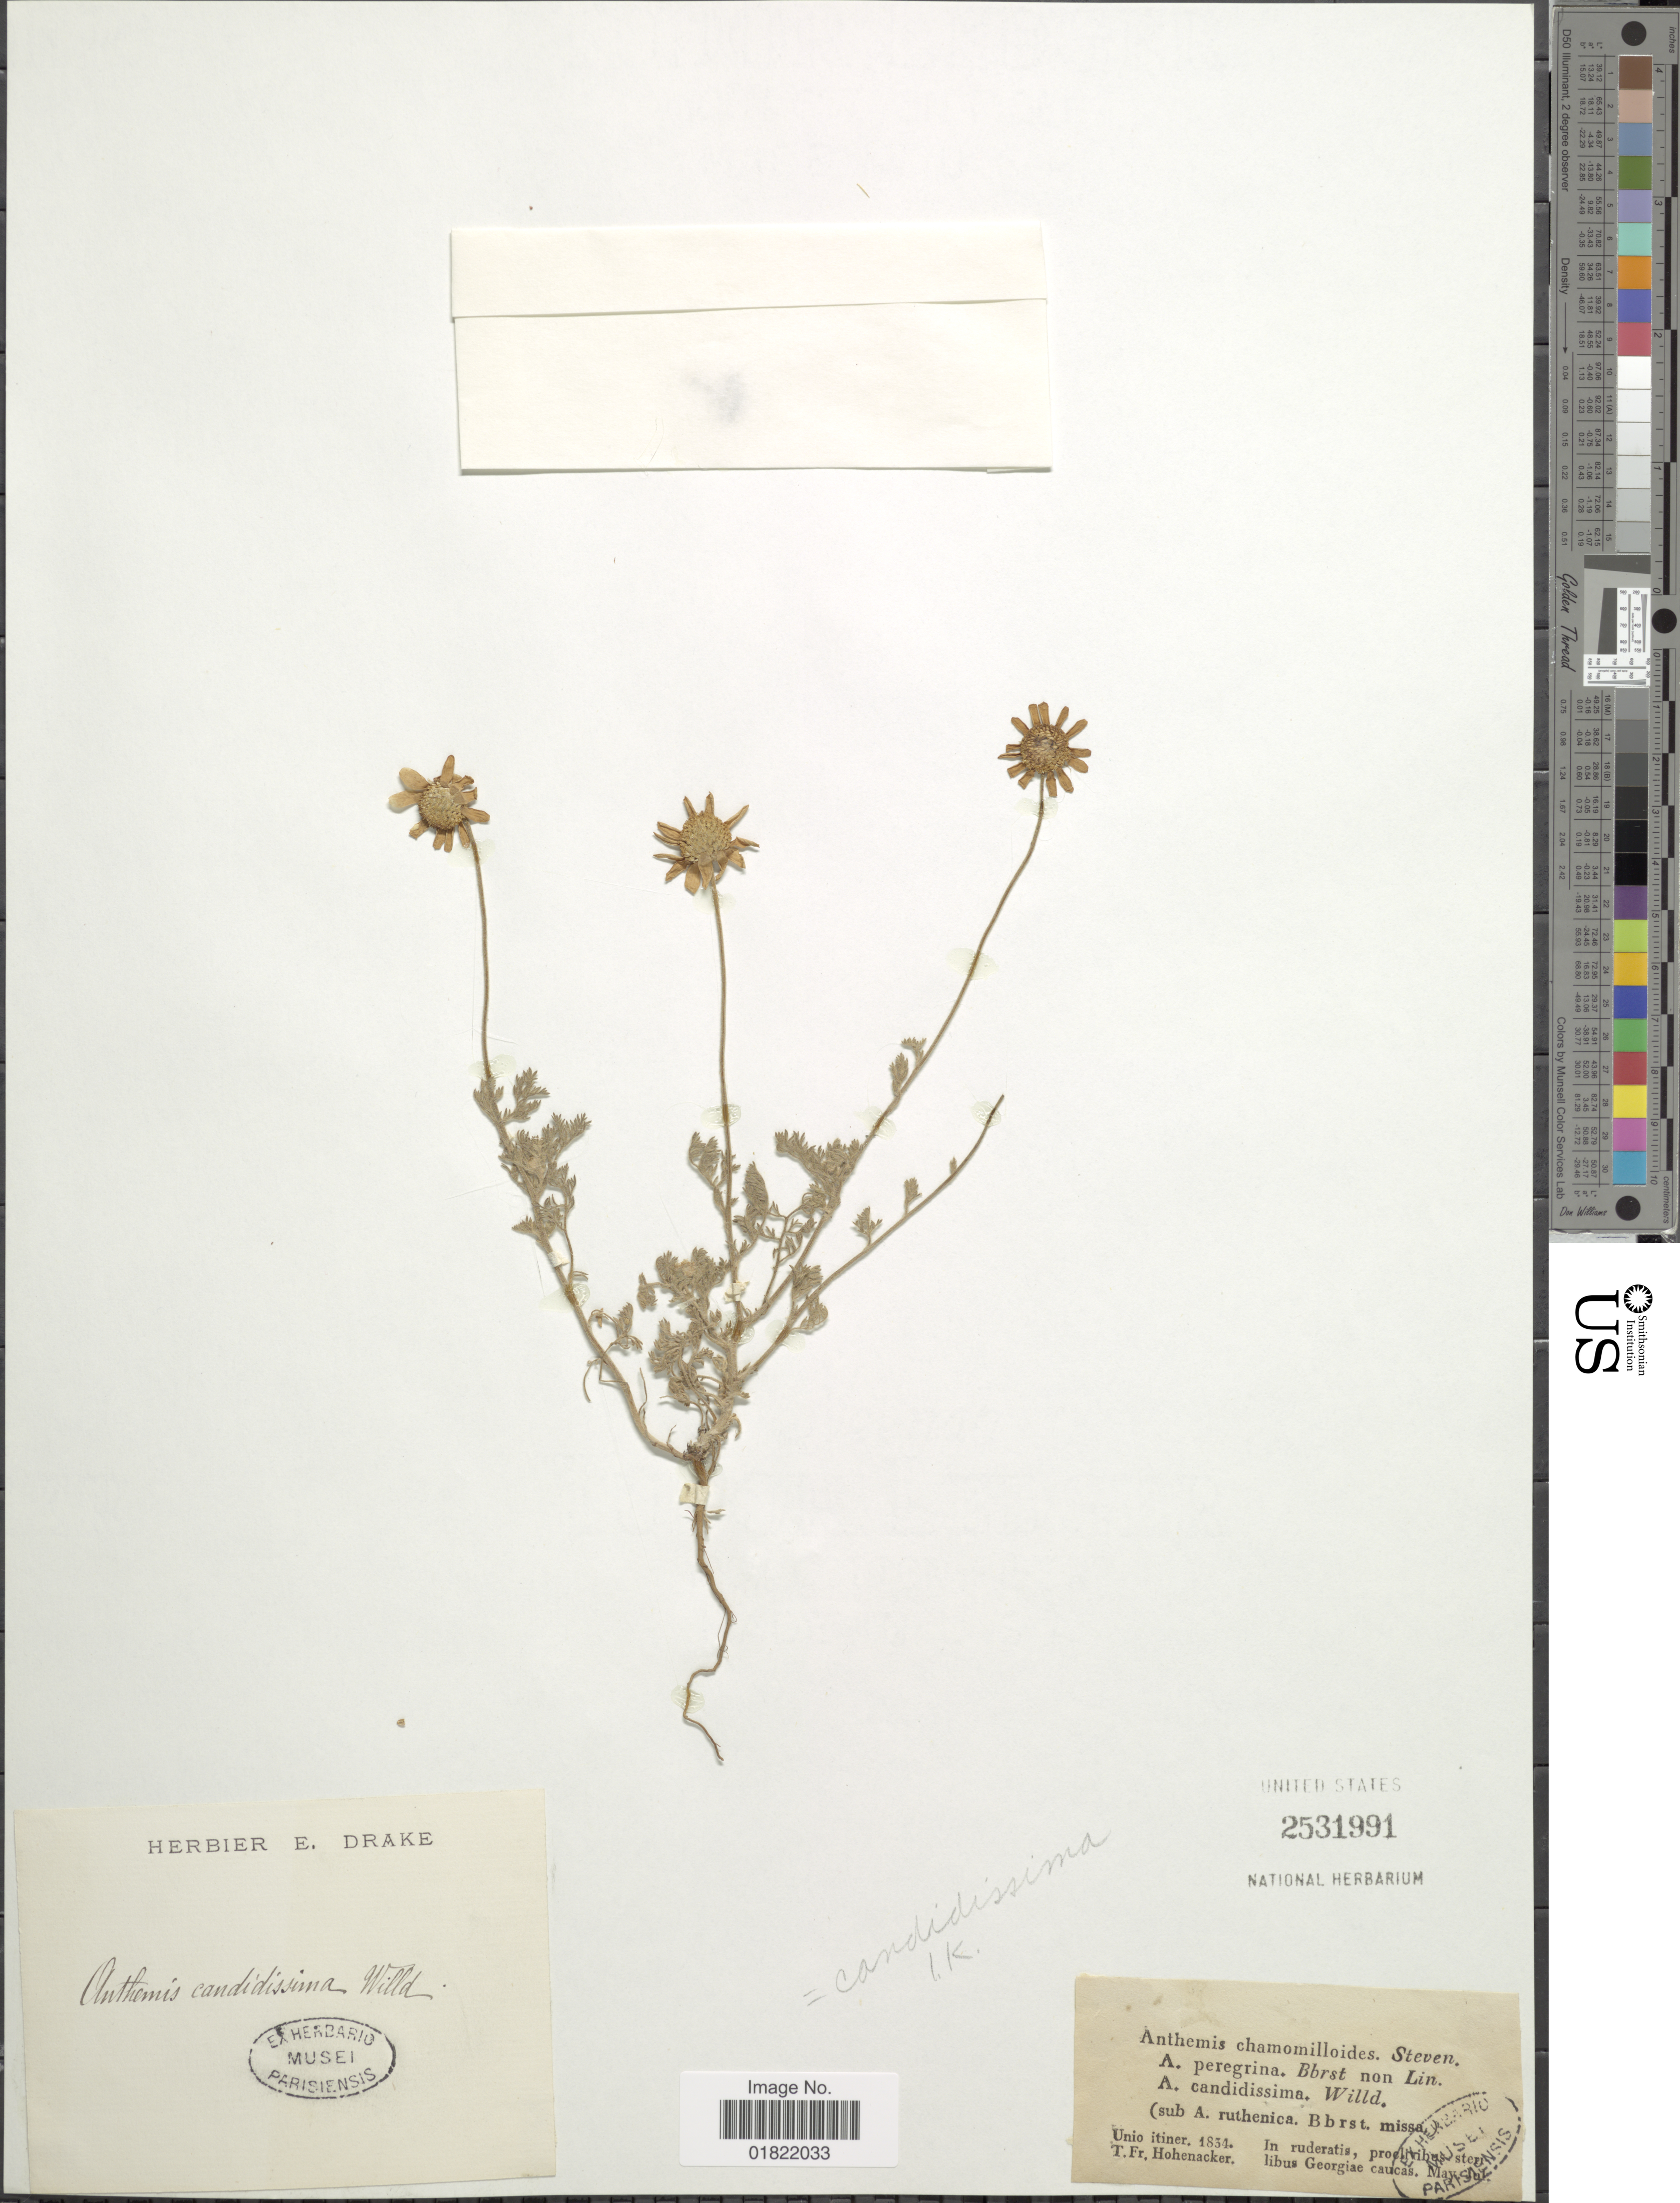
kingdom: Plantae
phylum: Tracheophyta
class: Magnoliopsida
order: Asterales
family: Asteraceae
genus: Anthemis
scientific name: Anthemis candidissima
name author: Willd.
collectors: R. F. Hohenacker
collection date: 1854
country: Georgia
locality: In ruderatis, procliwibus stern libus Georgiae caucas [interpreted]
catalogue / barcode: US 2531991